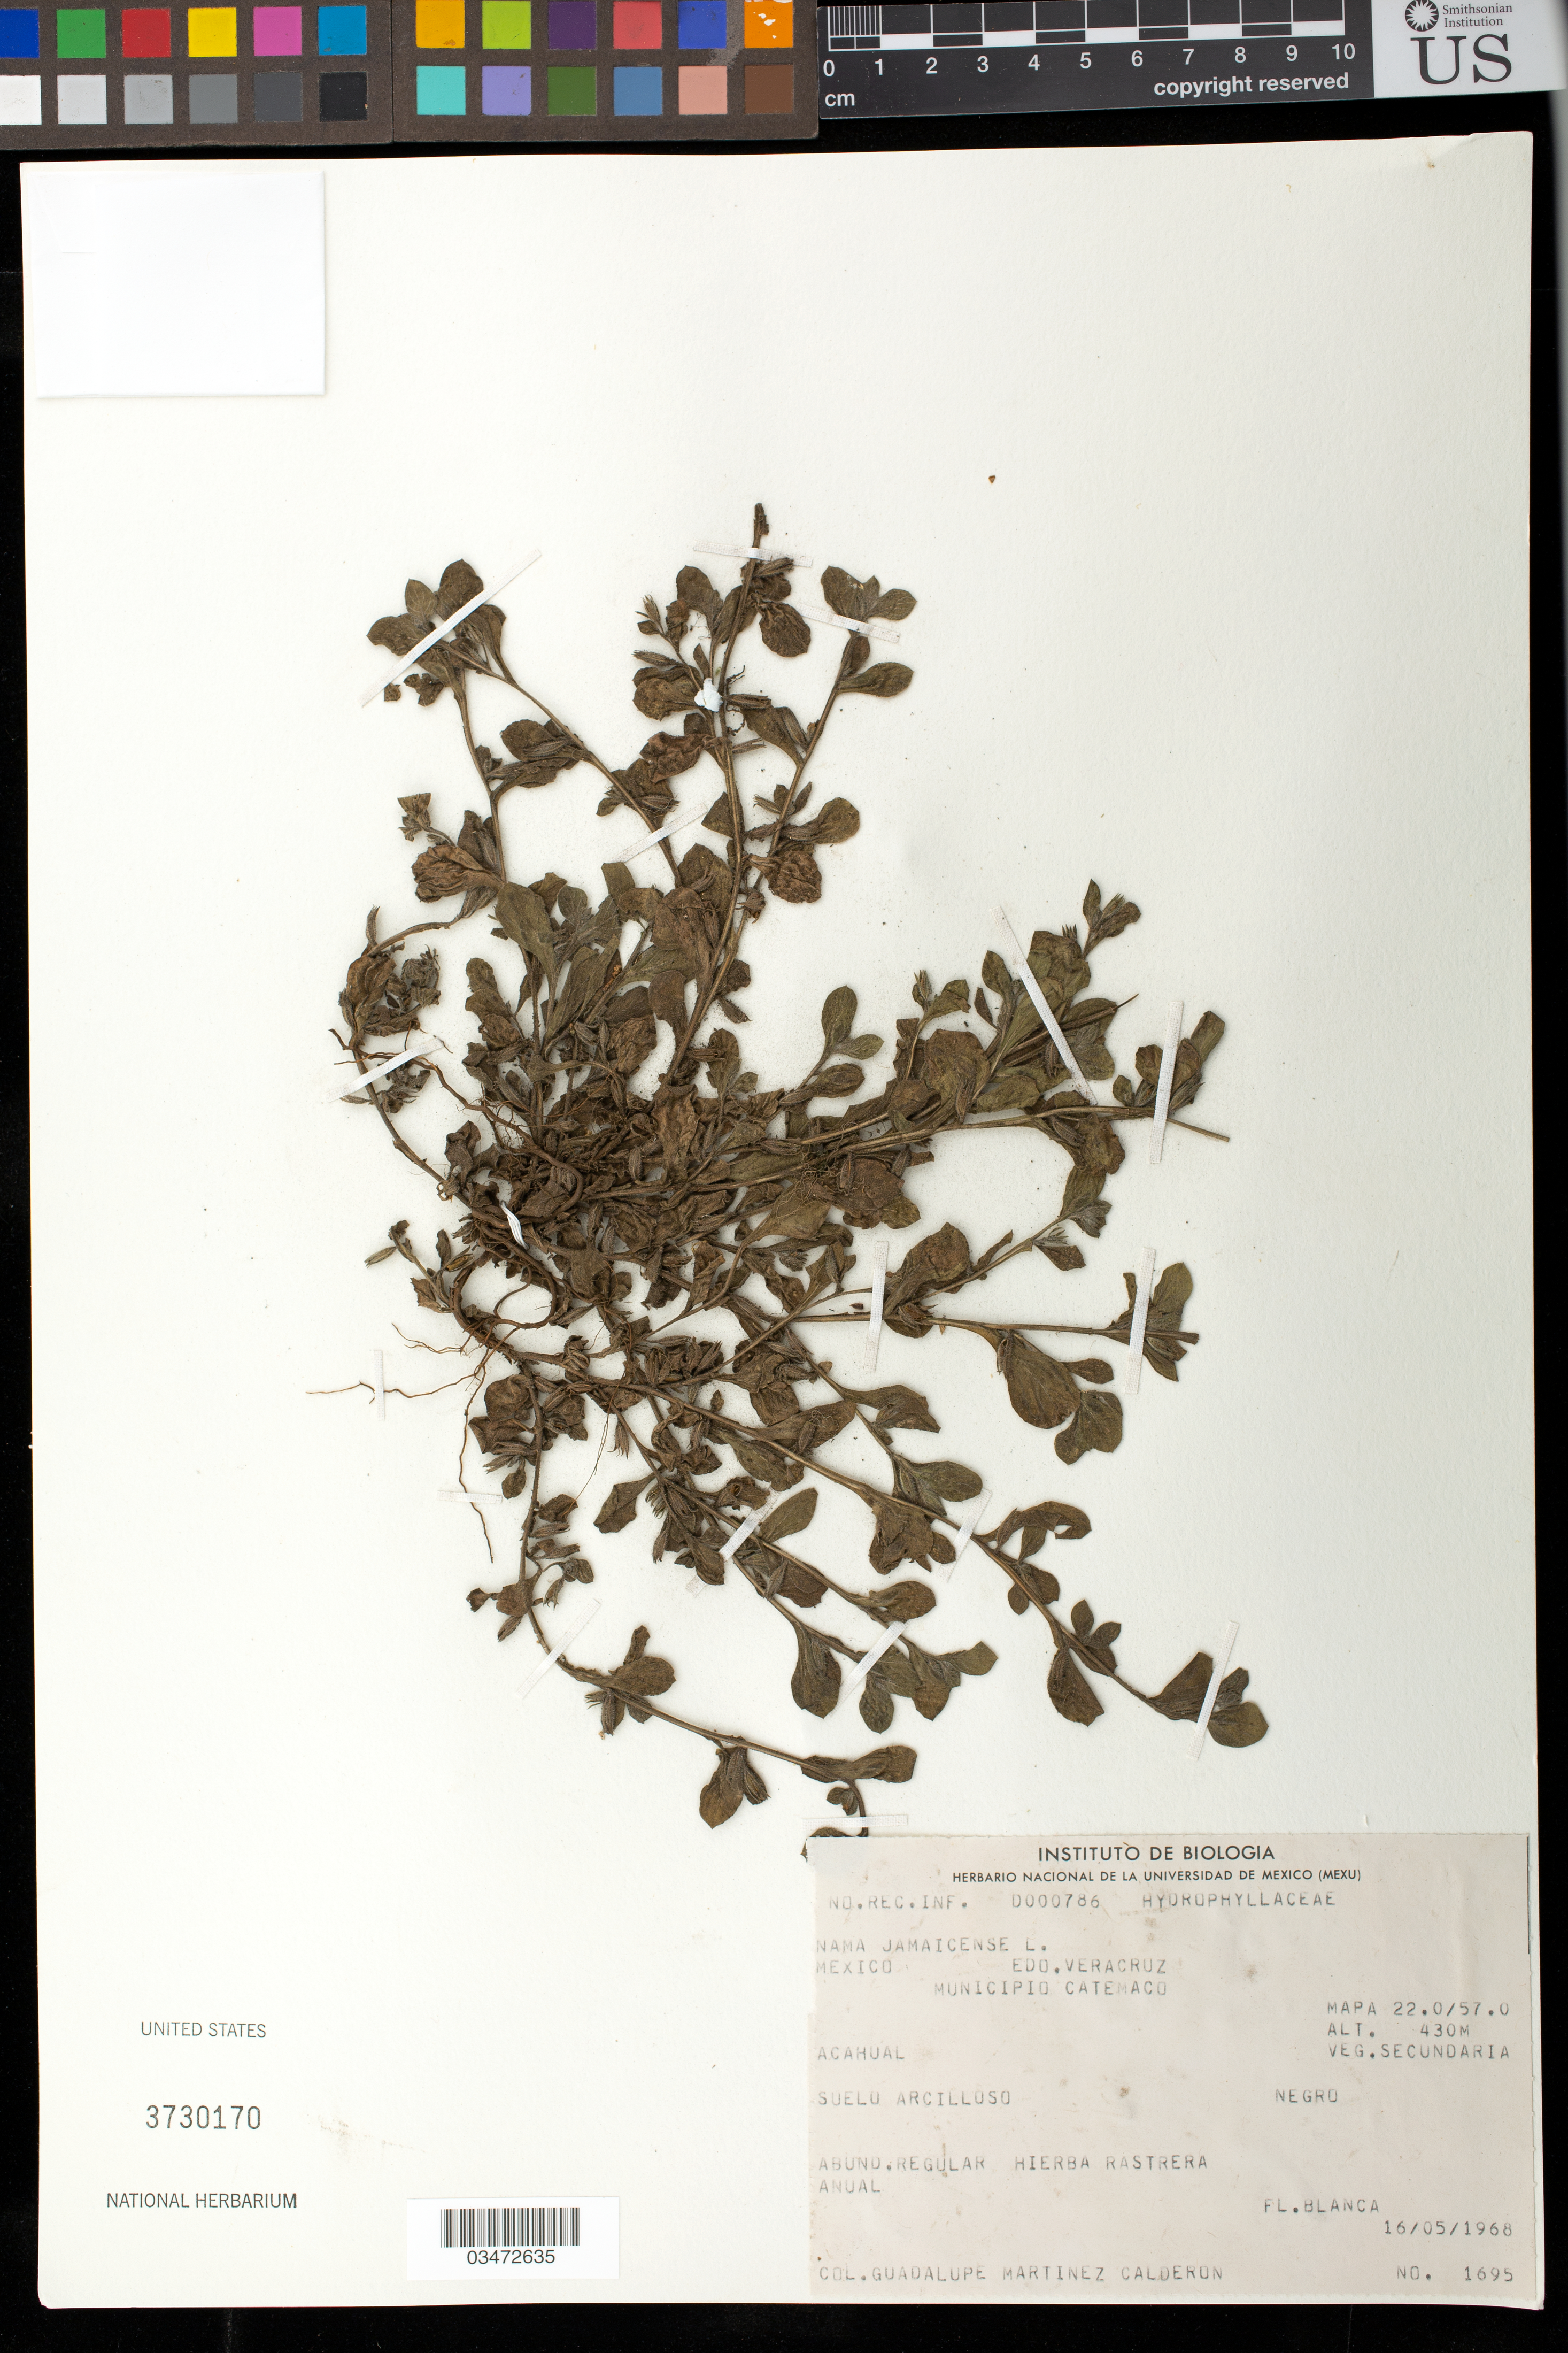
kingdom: Plantae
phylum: Tracheophyta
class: Magnoliopsida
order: Boraginales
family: Namaceae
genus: Nama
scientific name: Nama jamaicensis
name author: L.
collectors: G. Martínez Calderón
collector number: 1695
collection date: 1968-05-16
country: Mexico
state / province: Veracruz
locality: Municipio Catemaco, Acahual, Suelo Arcilloso, mapa 22.0/57.0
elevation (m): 430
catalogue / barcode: US 3730170